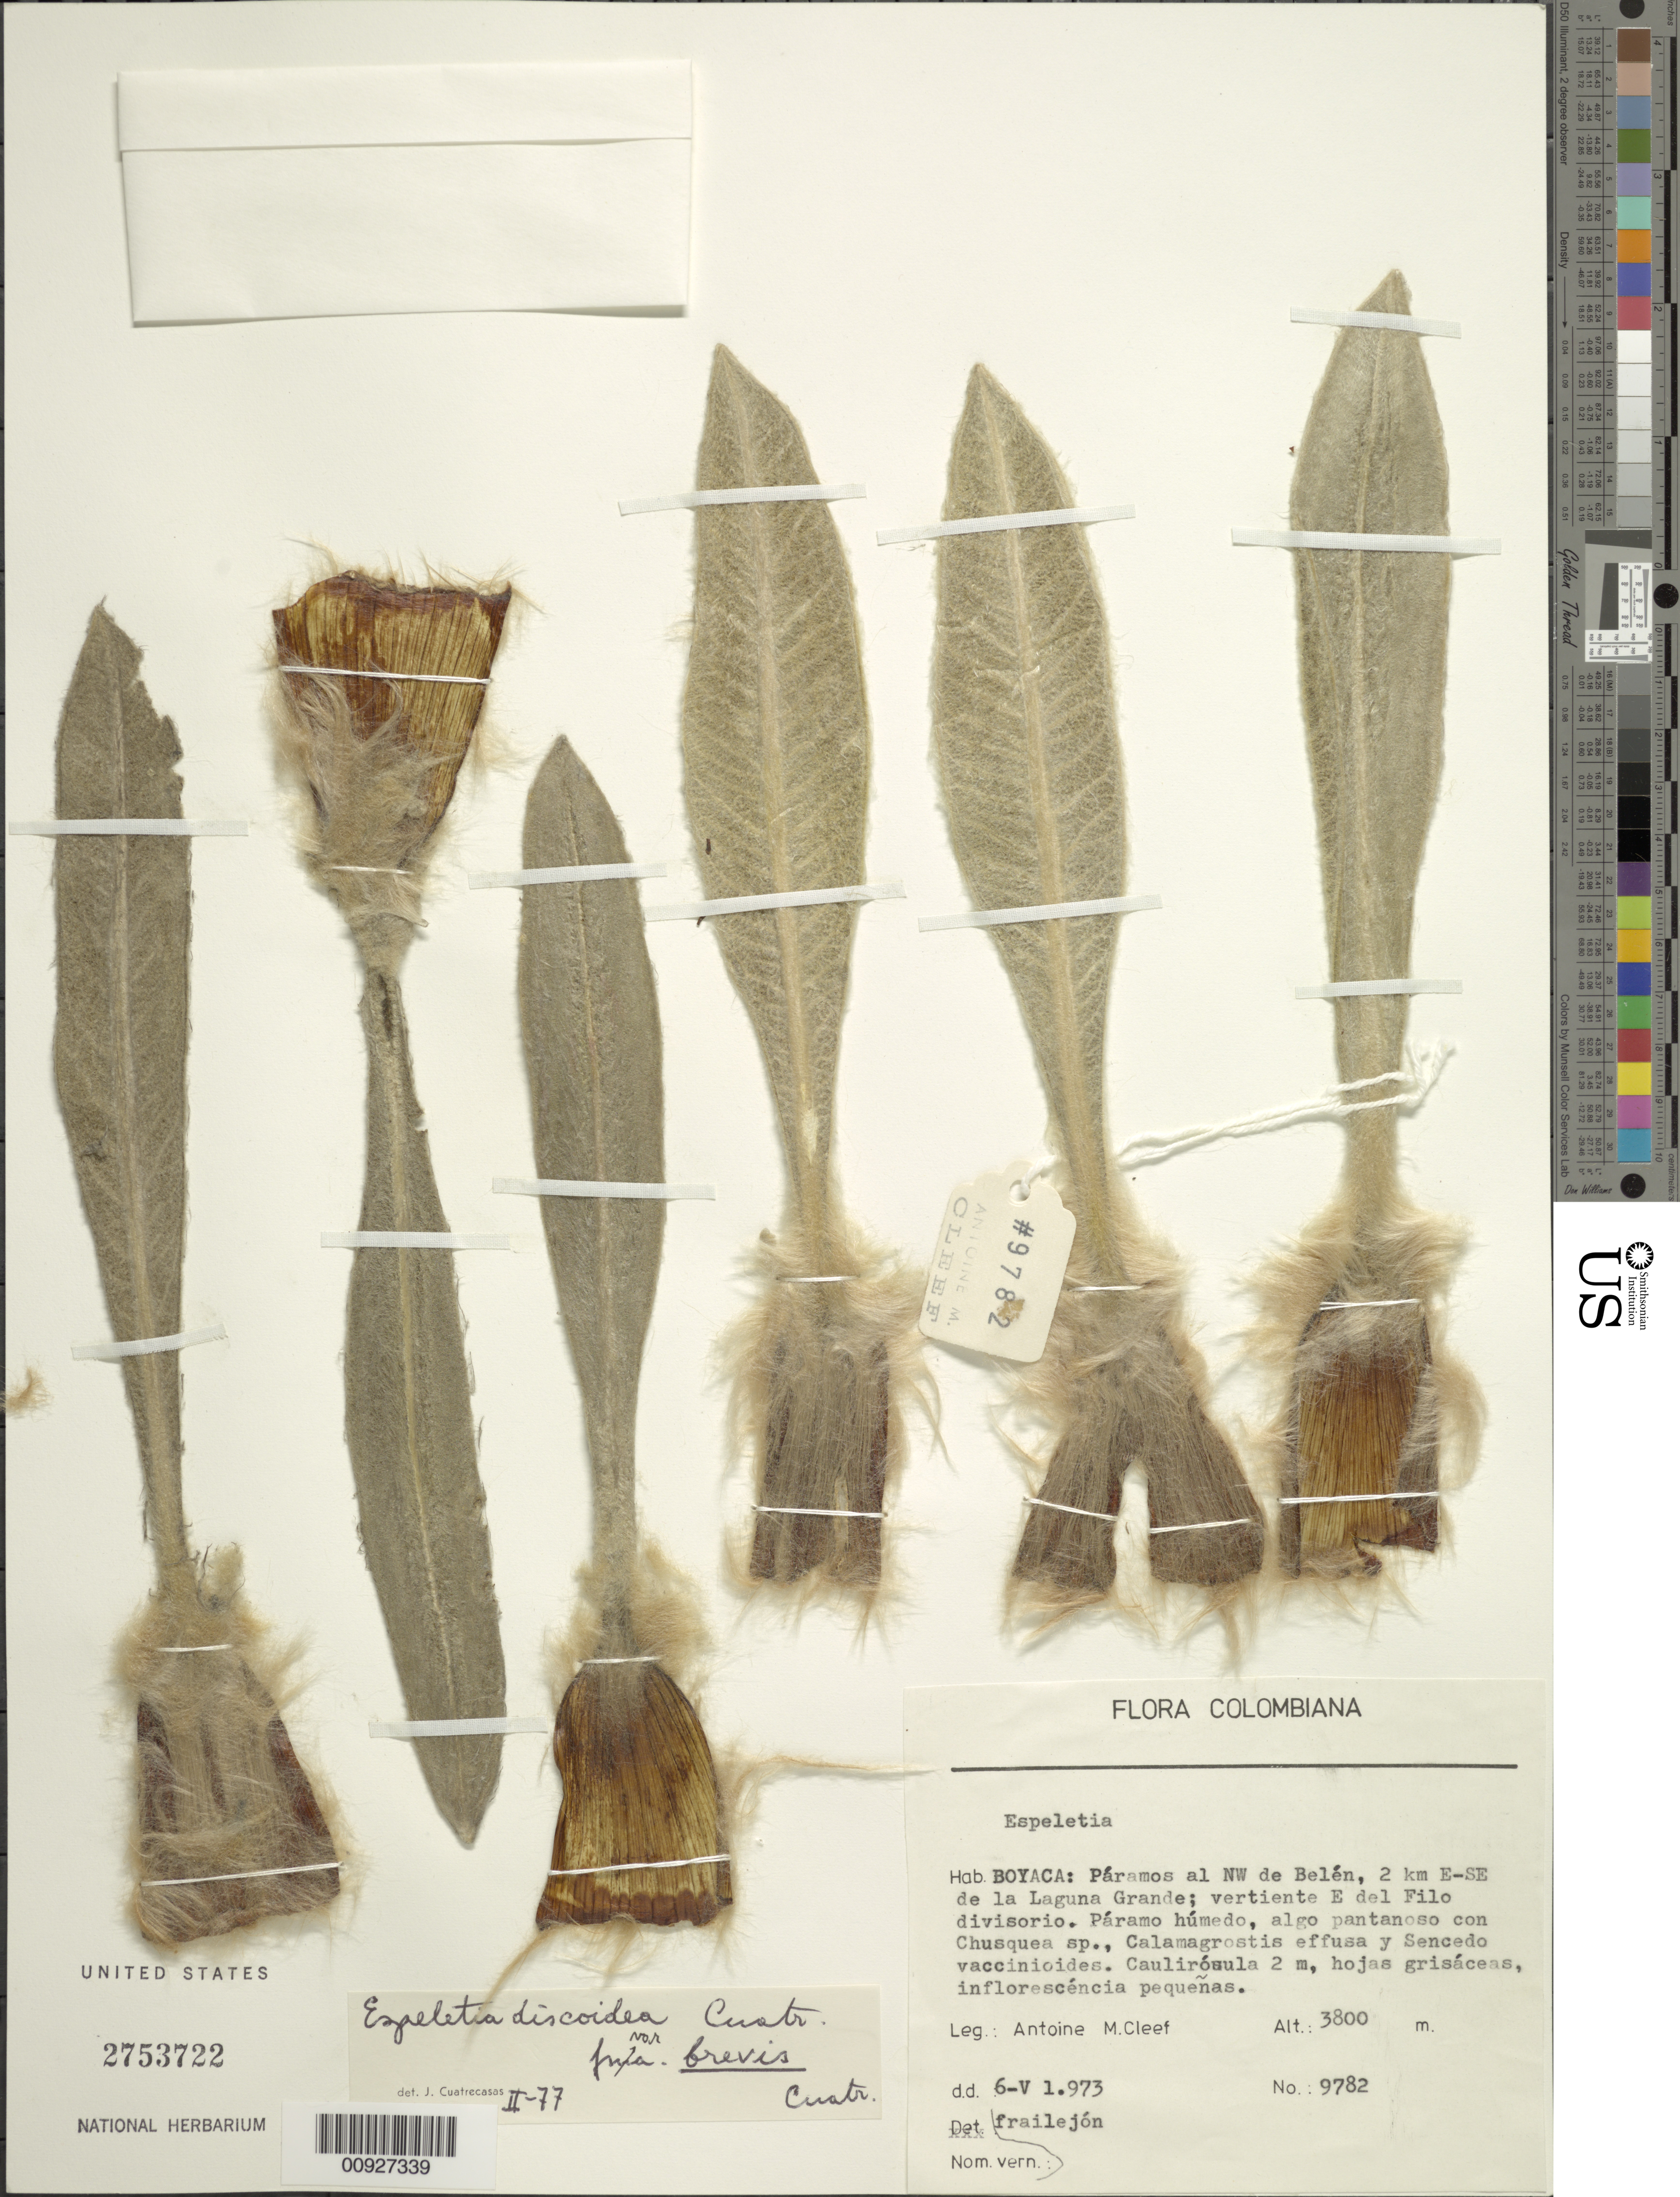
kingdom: Plantae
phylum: Tracheophyta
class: Magnoliopsida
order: Asterales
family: Asteraceae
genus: Espeletia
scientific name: Espeletia discoidea f. brevis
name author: Cuatrec.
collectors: A. M. Cleef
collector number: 9782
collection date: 1973-05-06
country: Colombia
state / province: Boyacá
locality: Páramos al NW de Belén, 2 km E-SE de la Laguna Grande; vertiente E del filo divisorio.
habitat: Páramo húmedo, algo pantanoso con Chusquea sp., Calamagostris effusa y Sencedo vaccinioides.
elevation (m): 3800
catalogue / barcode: US 2753722